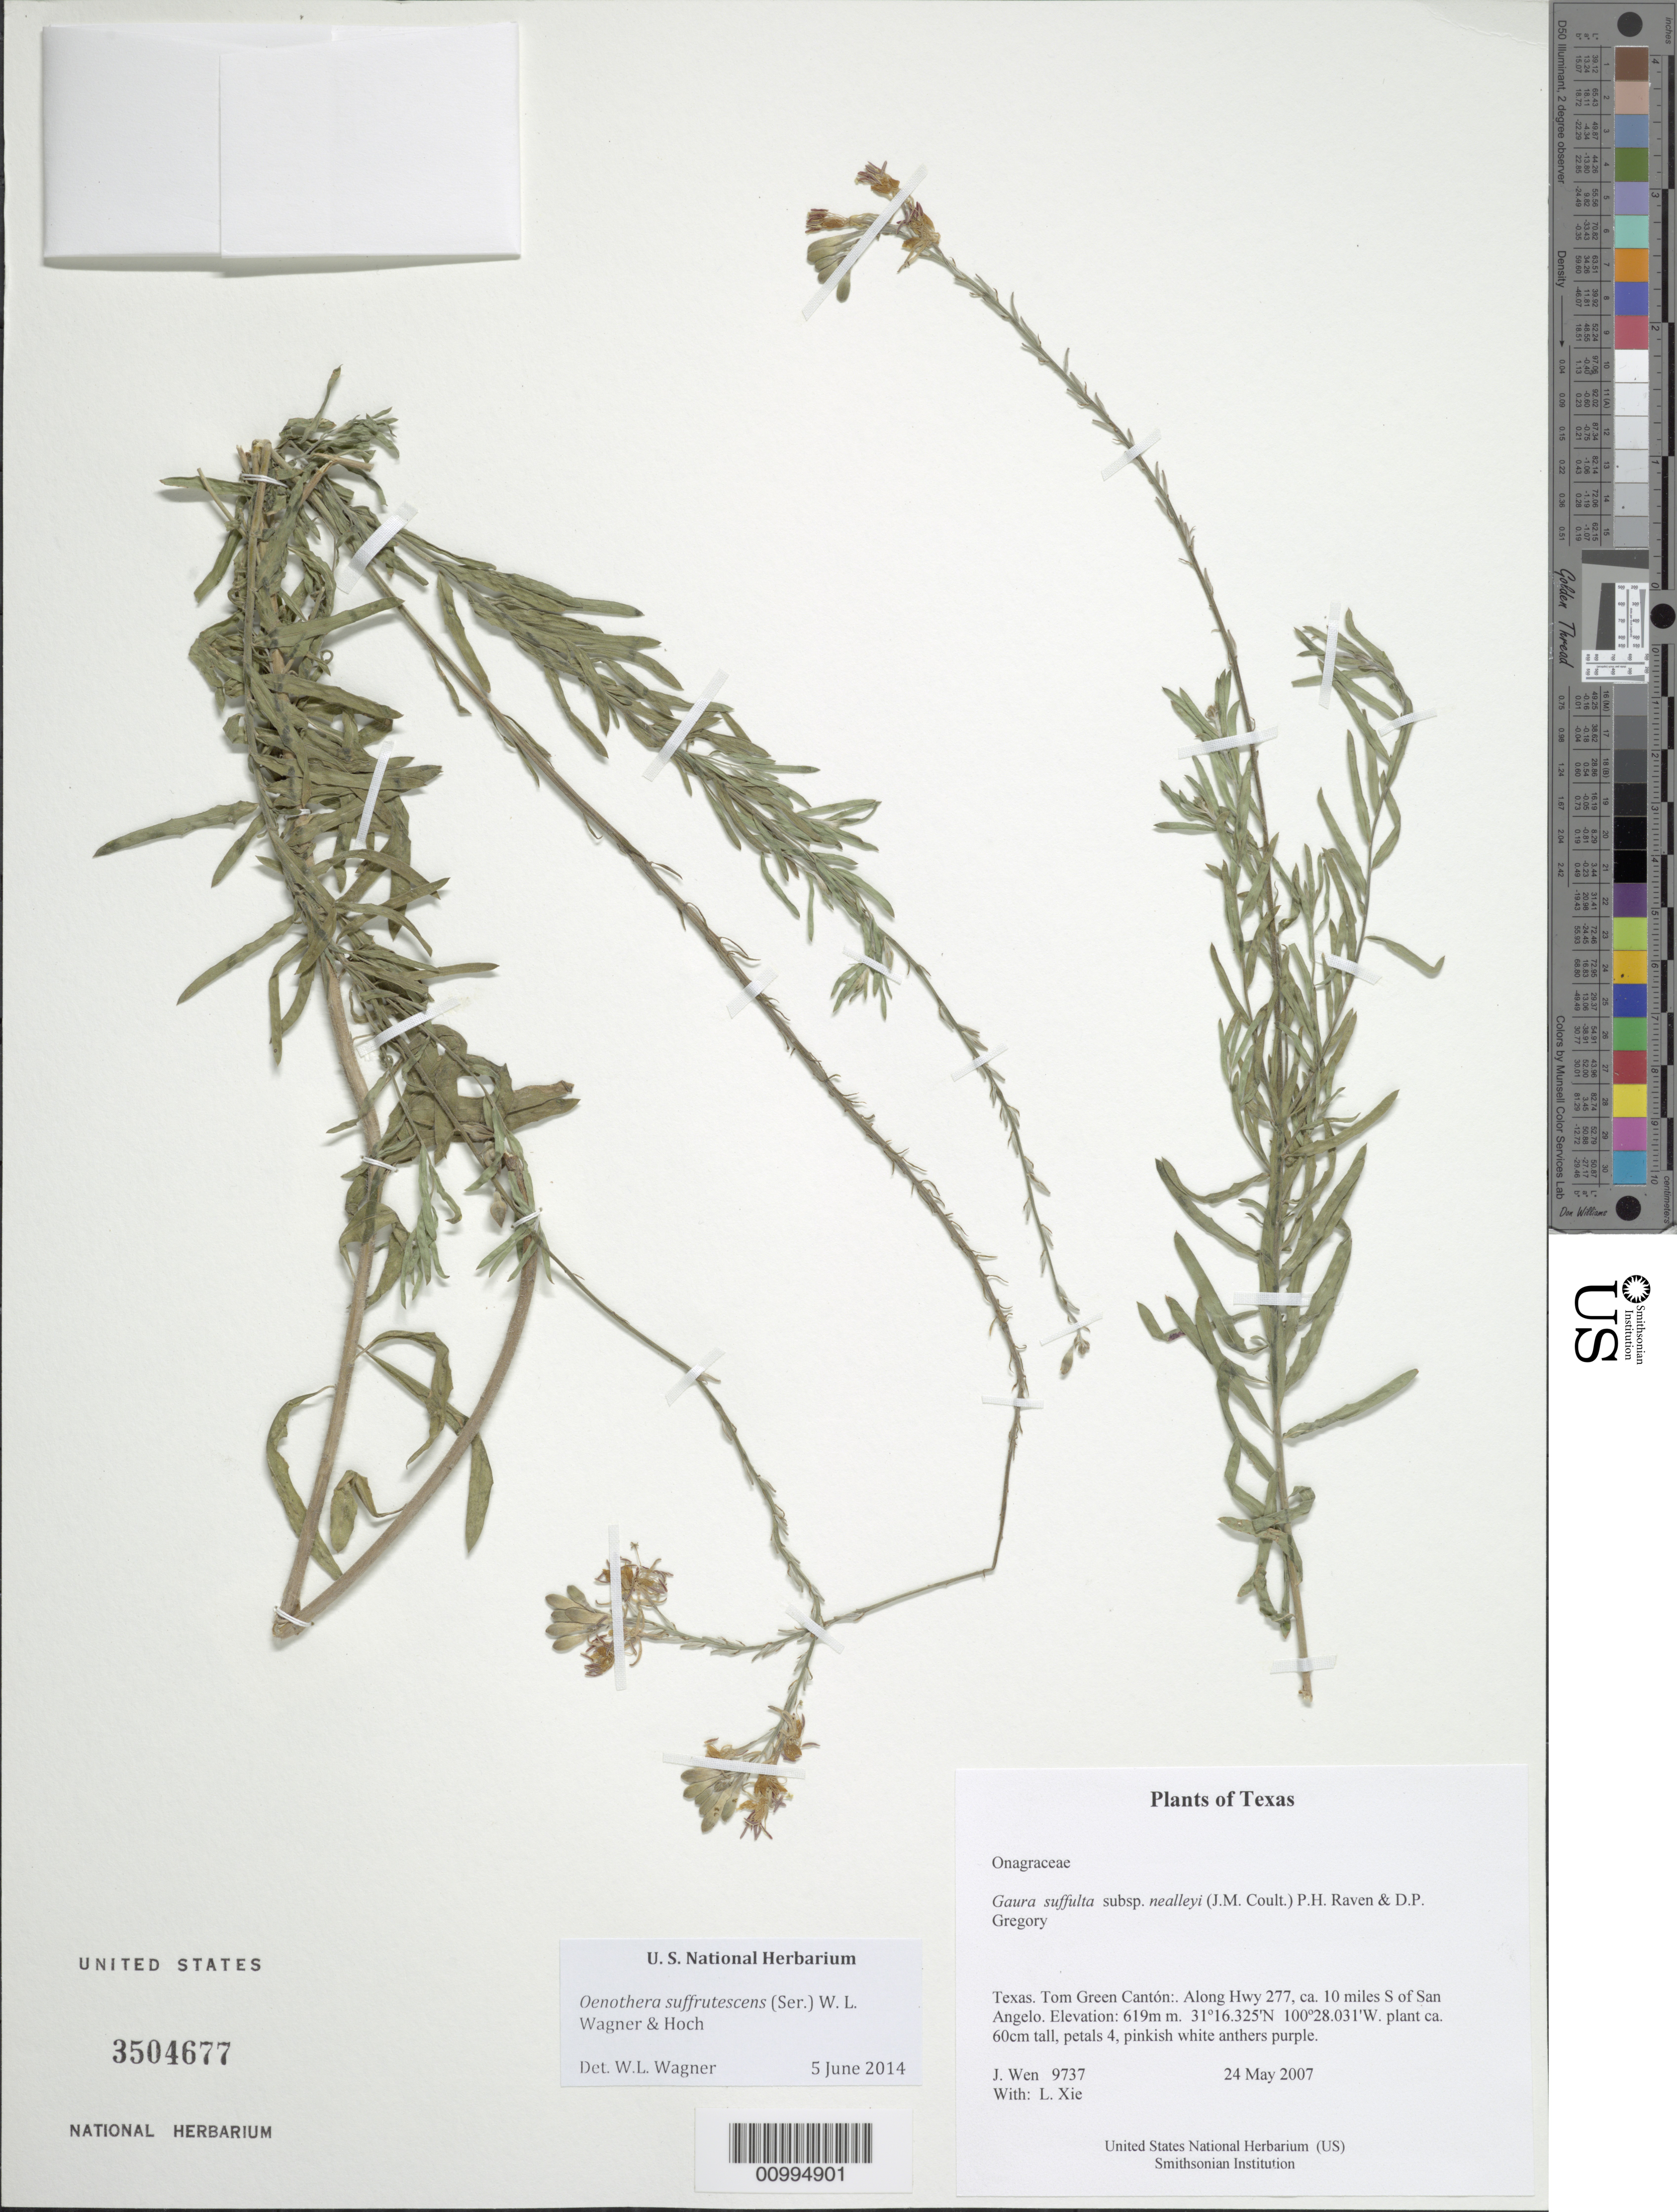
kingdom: Plantae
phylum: Tracheophyta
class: Magnoliopsida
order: Myrtales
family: Onagraceae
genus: Oenothera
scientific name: Oenothera suffrutescens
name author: (Ser.) W.L. Wagner & Hoch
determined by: Wagner, W. L., (BOT), Smithsonian Institution - National Museum of Natural History (UNITED STATES)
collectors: J. Wen & L. Xie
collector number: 9737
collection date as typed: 24 May 2007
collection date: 2007-05-24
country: United States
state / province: Texas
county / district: Tom Green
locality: Along Hwy 277, ca. 10 miles S of San Angelo.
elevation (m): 619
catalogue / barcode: US 3504677